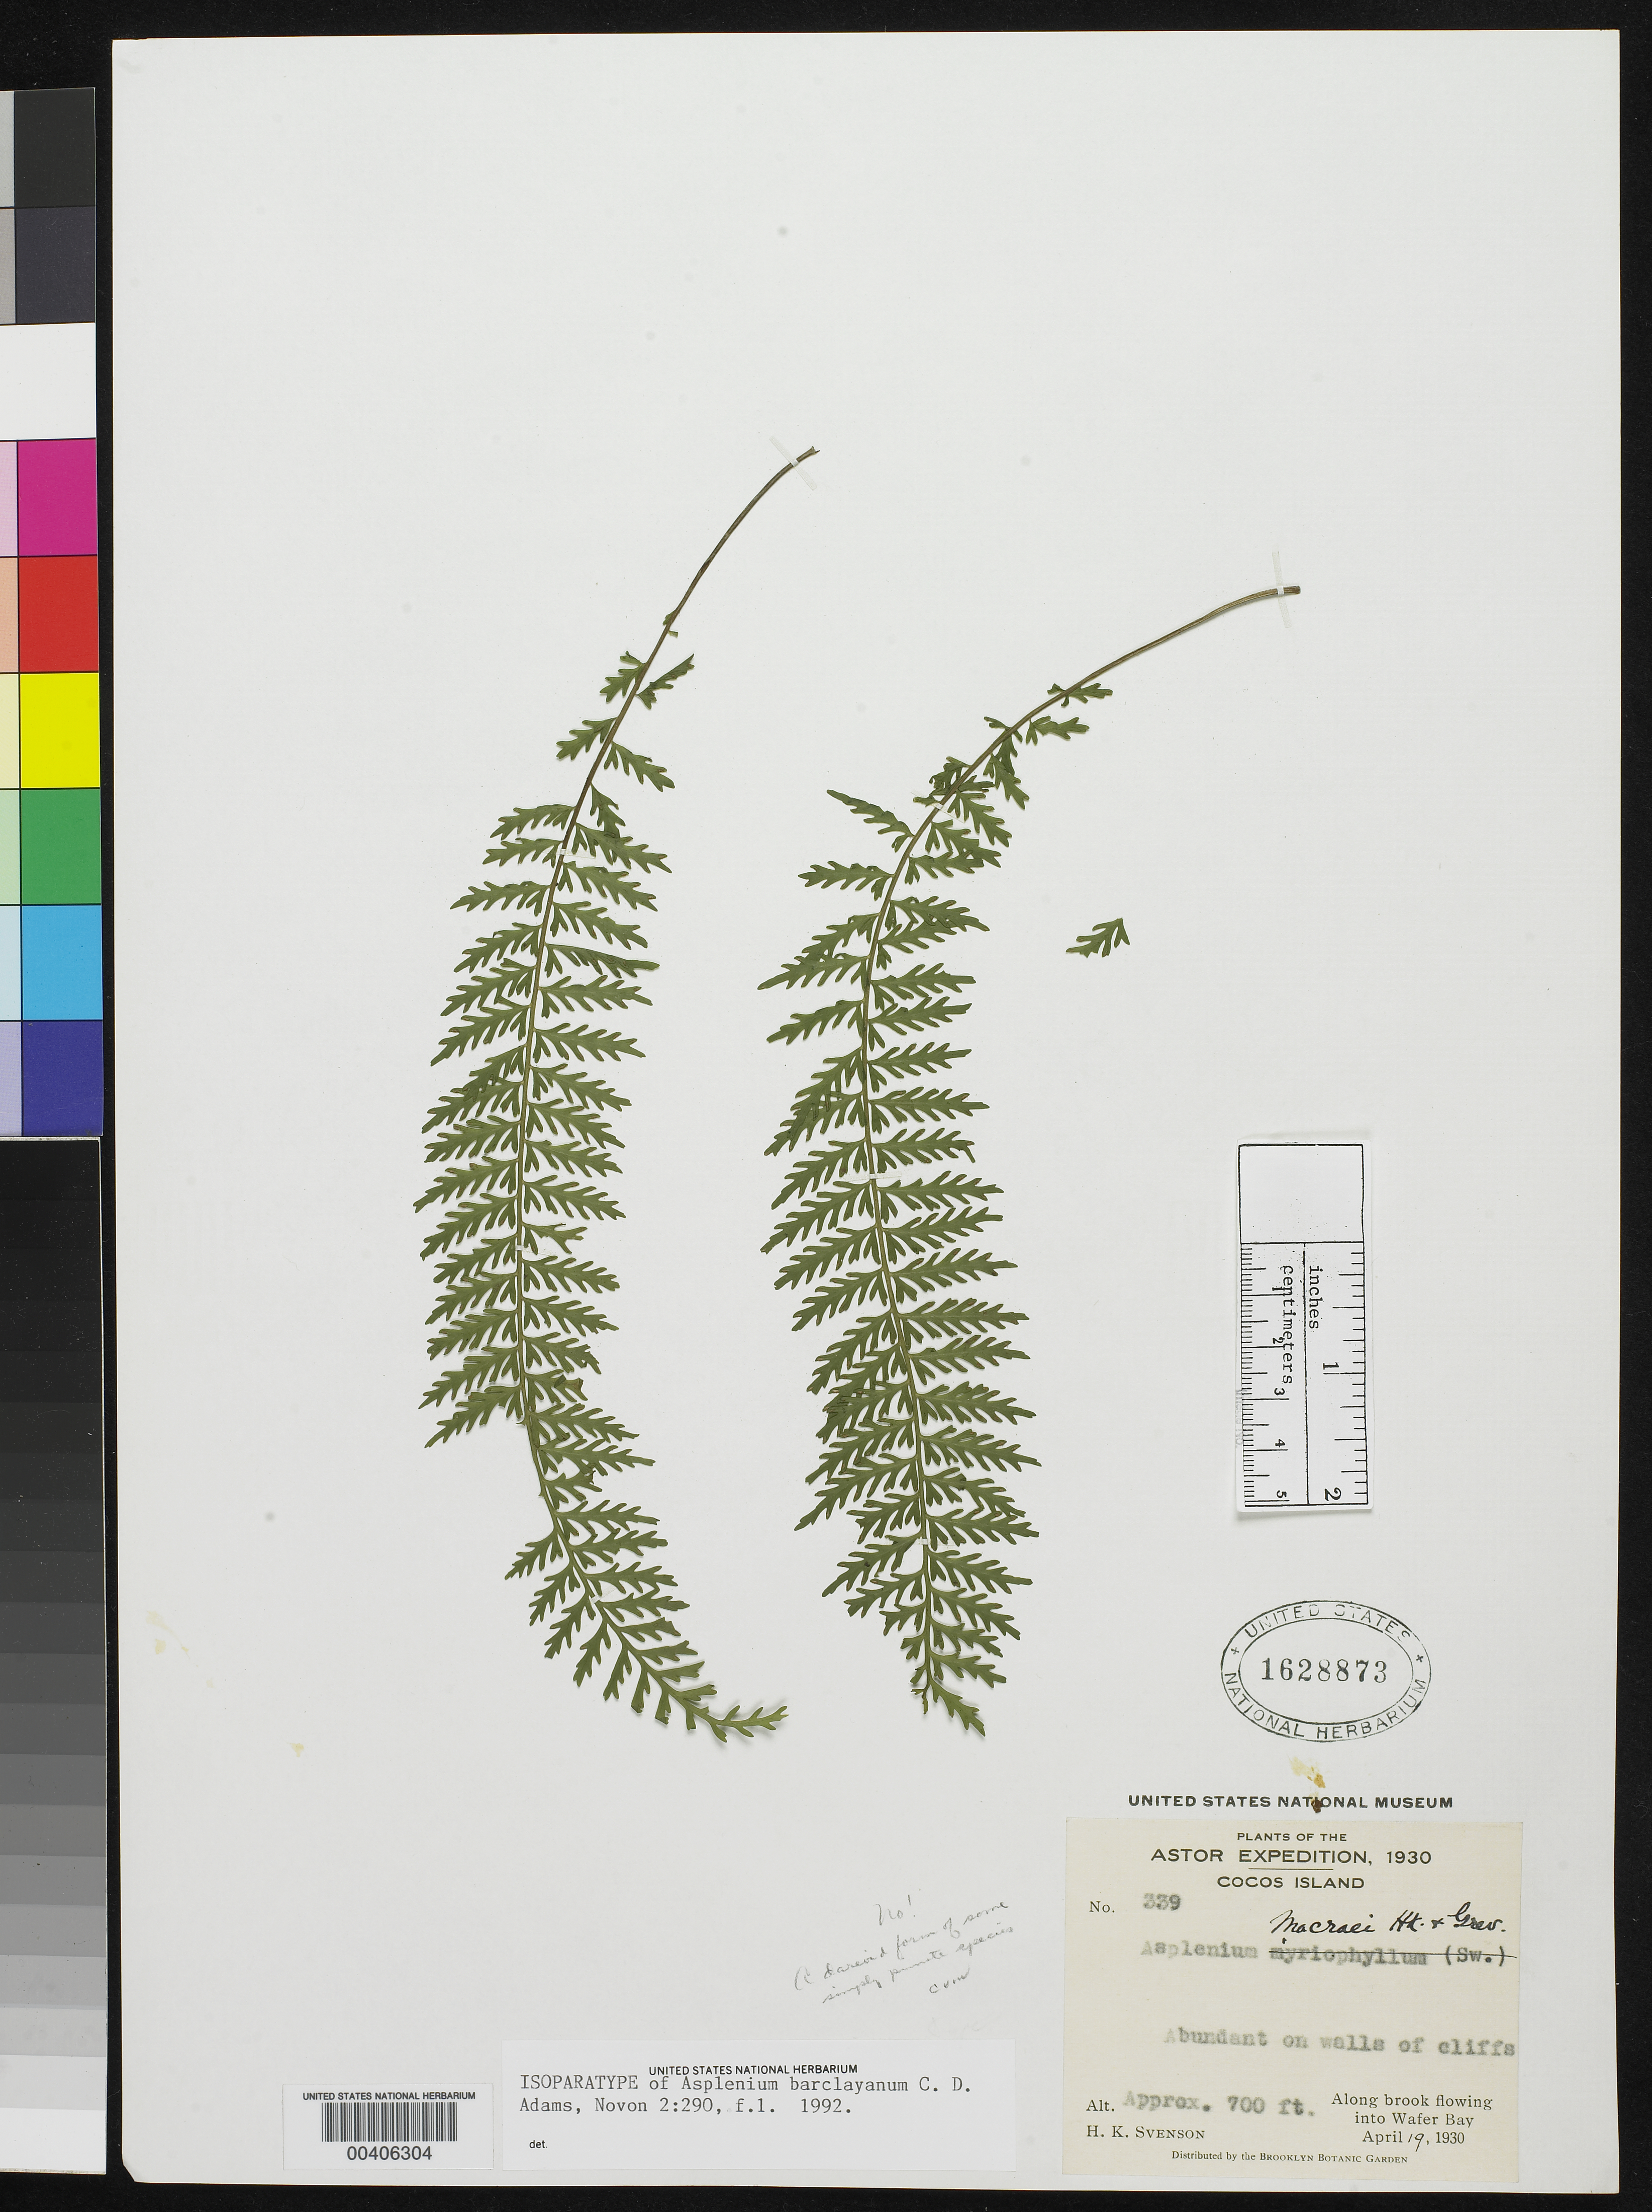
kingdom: Plantae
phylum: Tracheophyta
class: Polypodiopsida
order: Polypodiales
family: Aspleniaceae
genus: Asplenium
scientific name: Asplenium barclayanum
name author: C.D. Adams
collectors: H. Svenson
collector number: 339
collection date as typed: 19 Apr 1930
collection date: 1930-04-19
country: Costa Rica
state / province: Puntarenas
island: Cocos Island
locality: Along brook flowing into Wafer Bay. (Costa Rica).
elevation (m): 213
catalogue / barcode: US 1628873